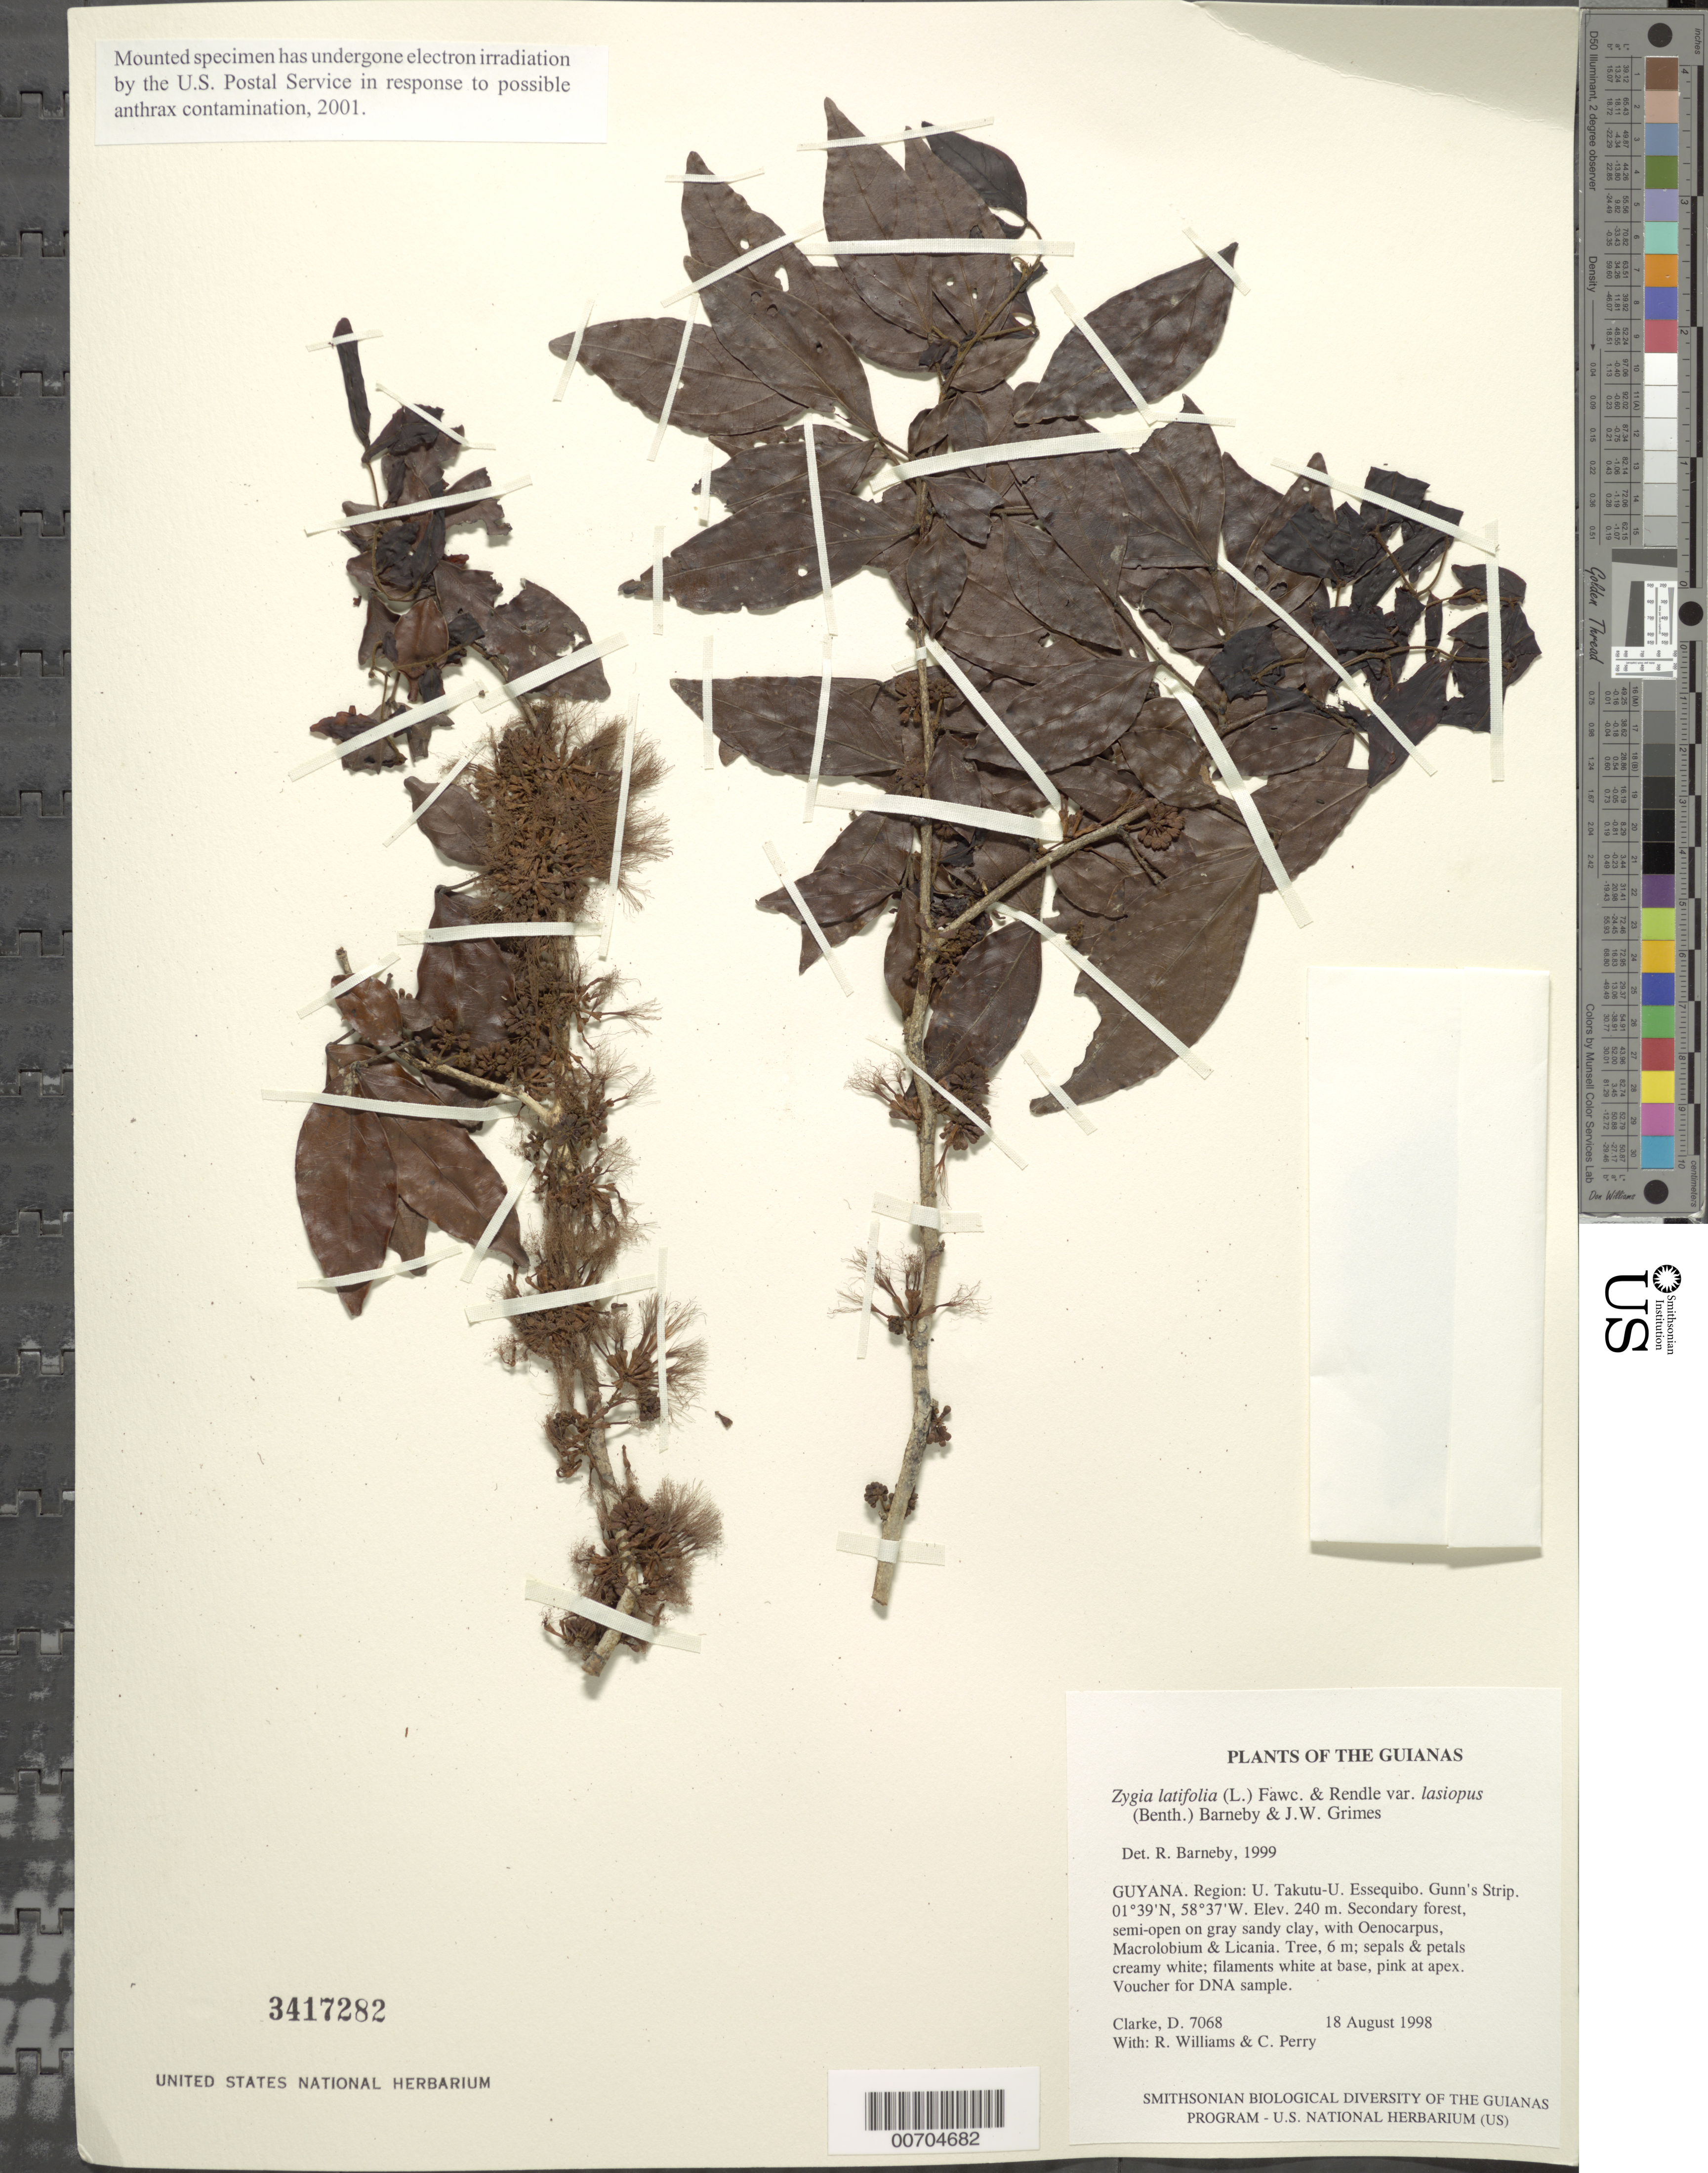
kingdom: Plantae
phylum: Tracheophyta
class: Magnoliopsida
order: Fabales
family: Fabaceae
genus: Zygia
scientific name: Zygia latifolia var. lasiopus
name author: (Benth.) Barneby & J.W. Grimes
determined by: Barneby, Rupert C., (NY)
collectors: H. D. Clarke, R. Williams & C. Perry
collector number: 7068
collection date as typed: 18 August 1998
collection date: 1998-08-18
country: Guyana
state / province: U. Takutu-U. Essequibo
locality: Gunn's Strip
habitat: Secondary forest, semi-open on gray sandy clay, with Oenocarpus, Macrolobium & Licania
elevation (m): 240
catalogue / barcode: US 3417282